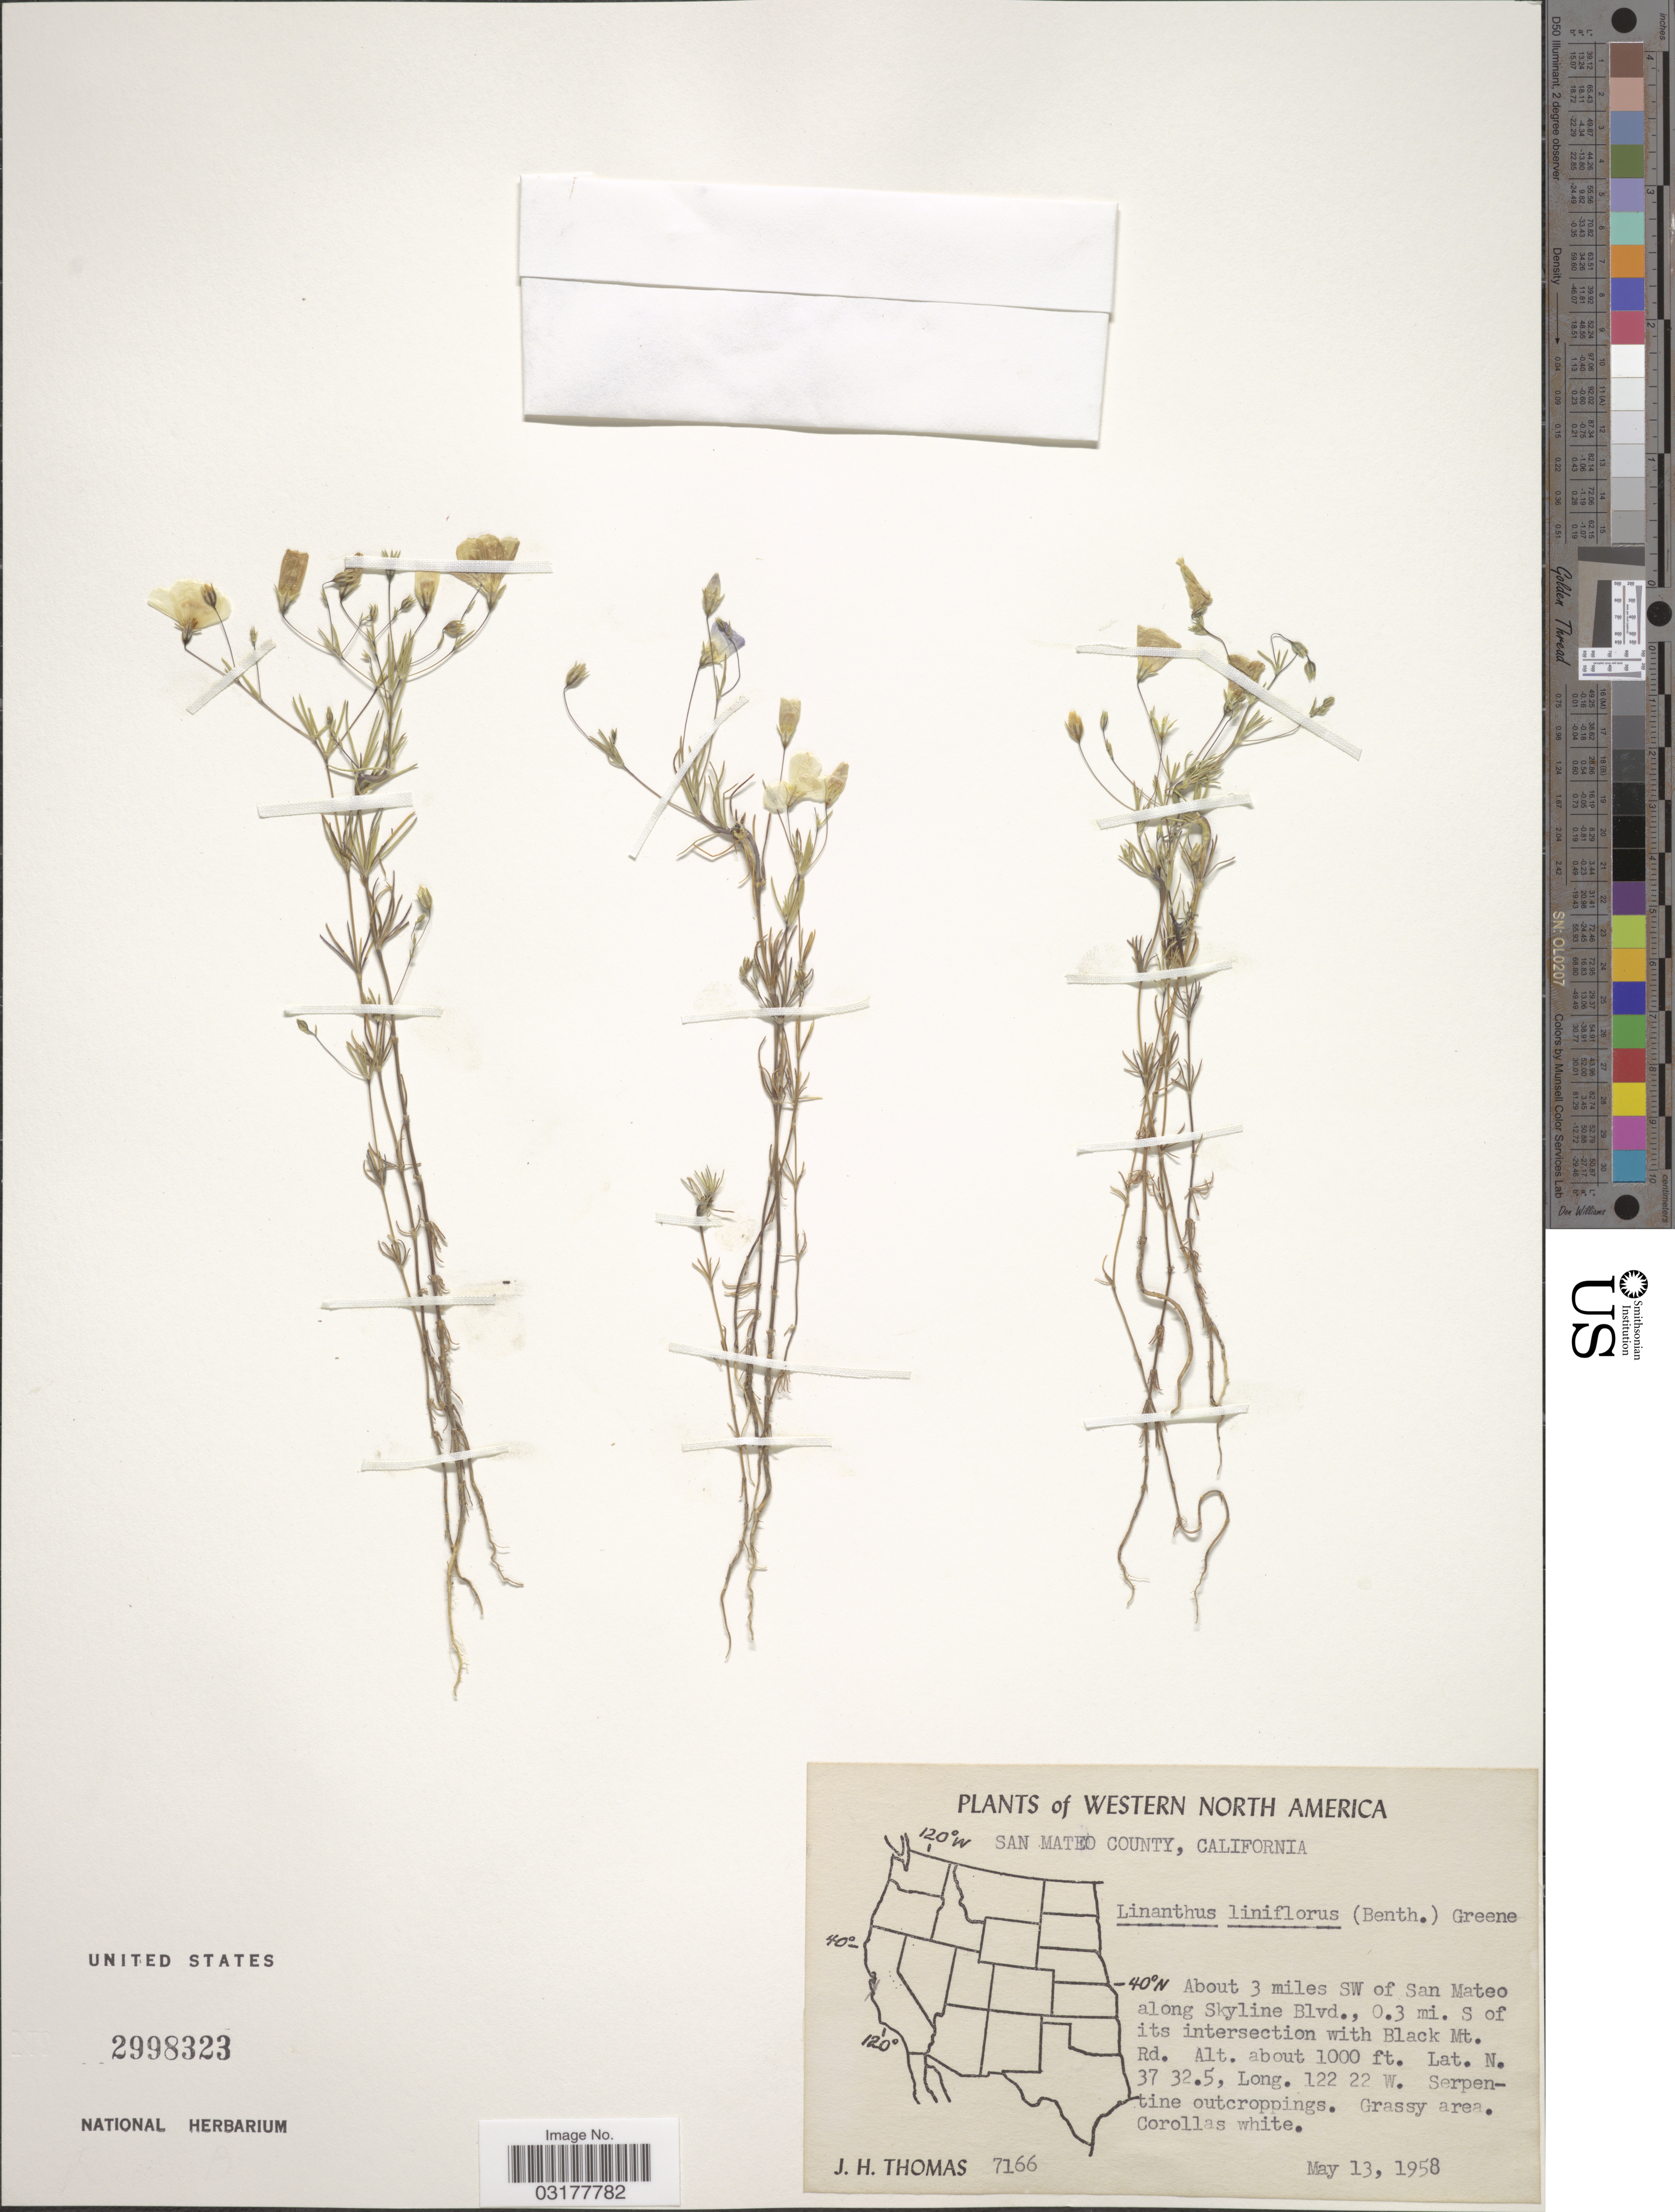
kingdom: Plantae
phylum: Tracheophyta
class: Magnoliopsida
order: Ericales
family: Polemoniaceae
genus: Leptosiphon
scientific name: Leptosiphon liniflorus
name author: (Benth.) J.M. Porter & L.A. Johnson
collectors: J. H. Thomas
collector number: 7166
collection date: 1958-05-13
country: United States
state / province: California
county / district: San Mateo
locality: Western North America. San Mateo County. About 3 miles SW of San Mateo along Skyline Blvd., 0.3 mi. S of its intersection with Black Mt. Rd.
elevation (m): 305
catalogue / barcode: US 2998323